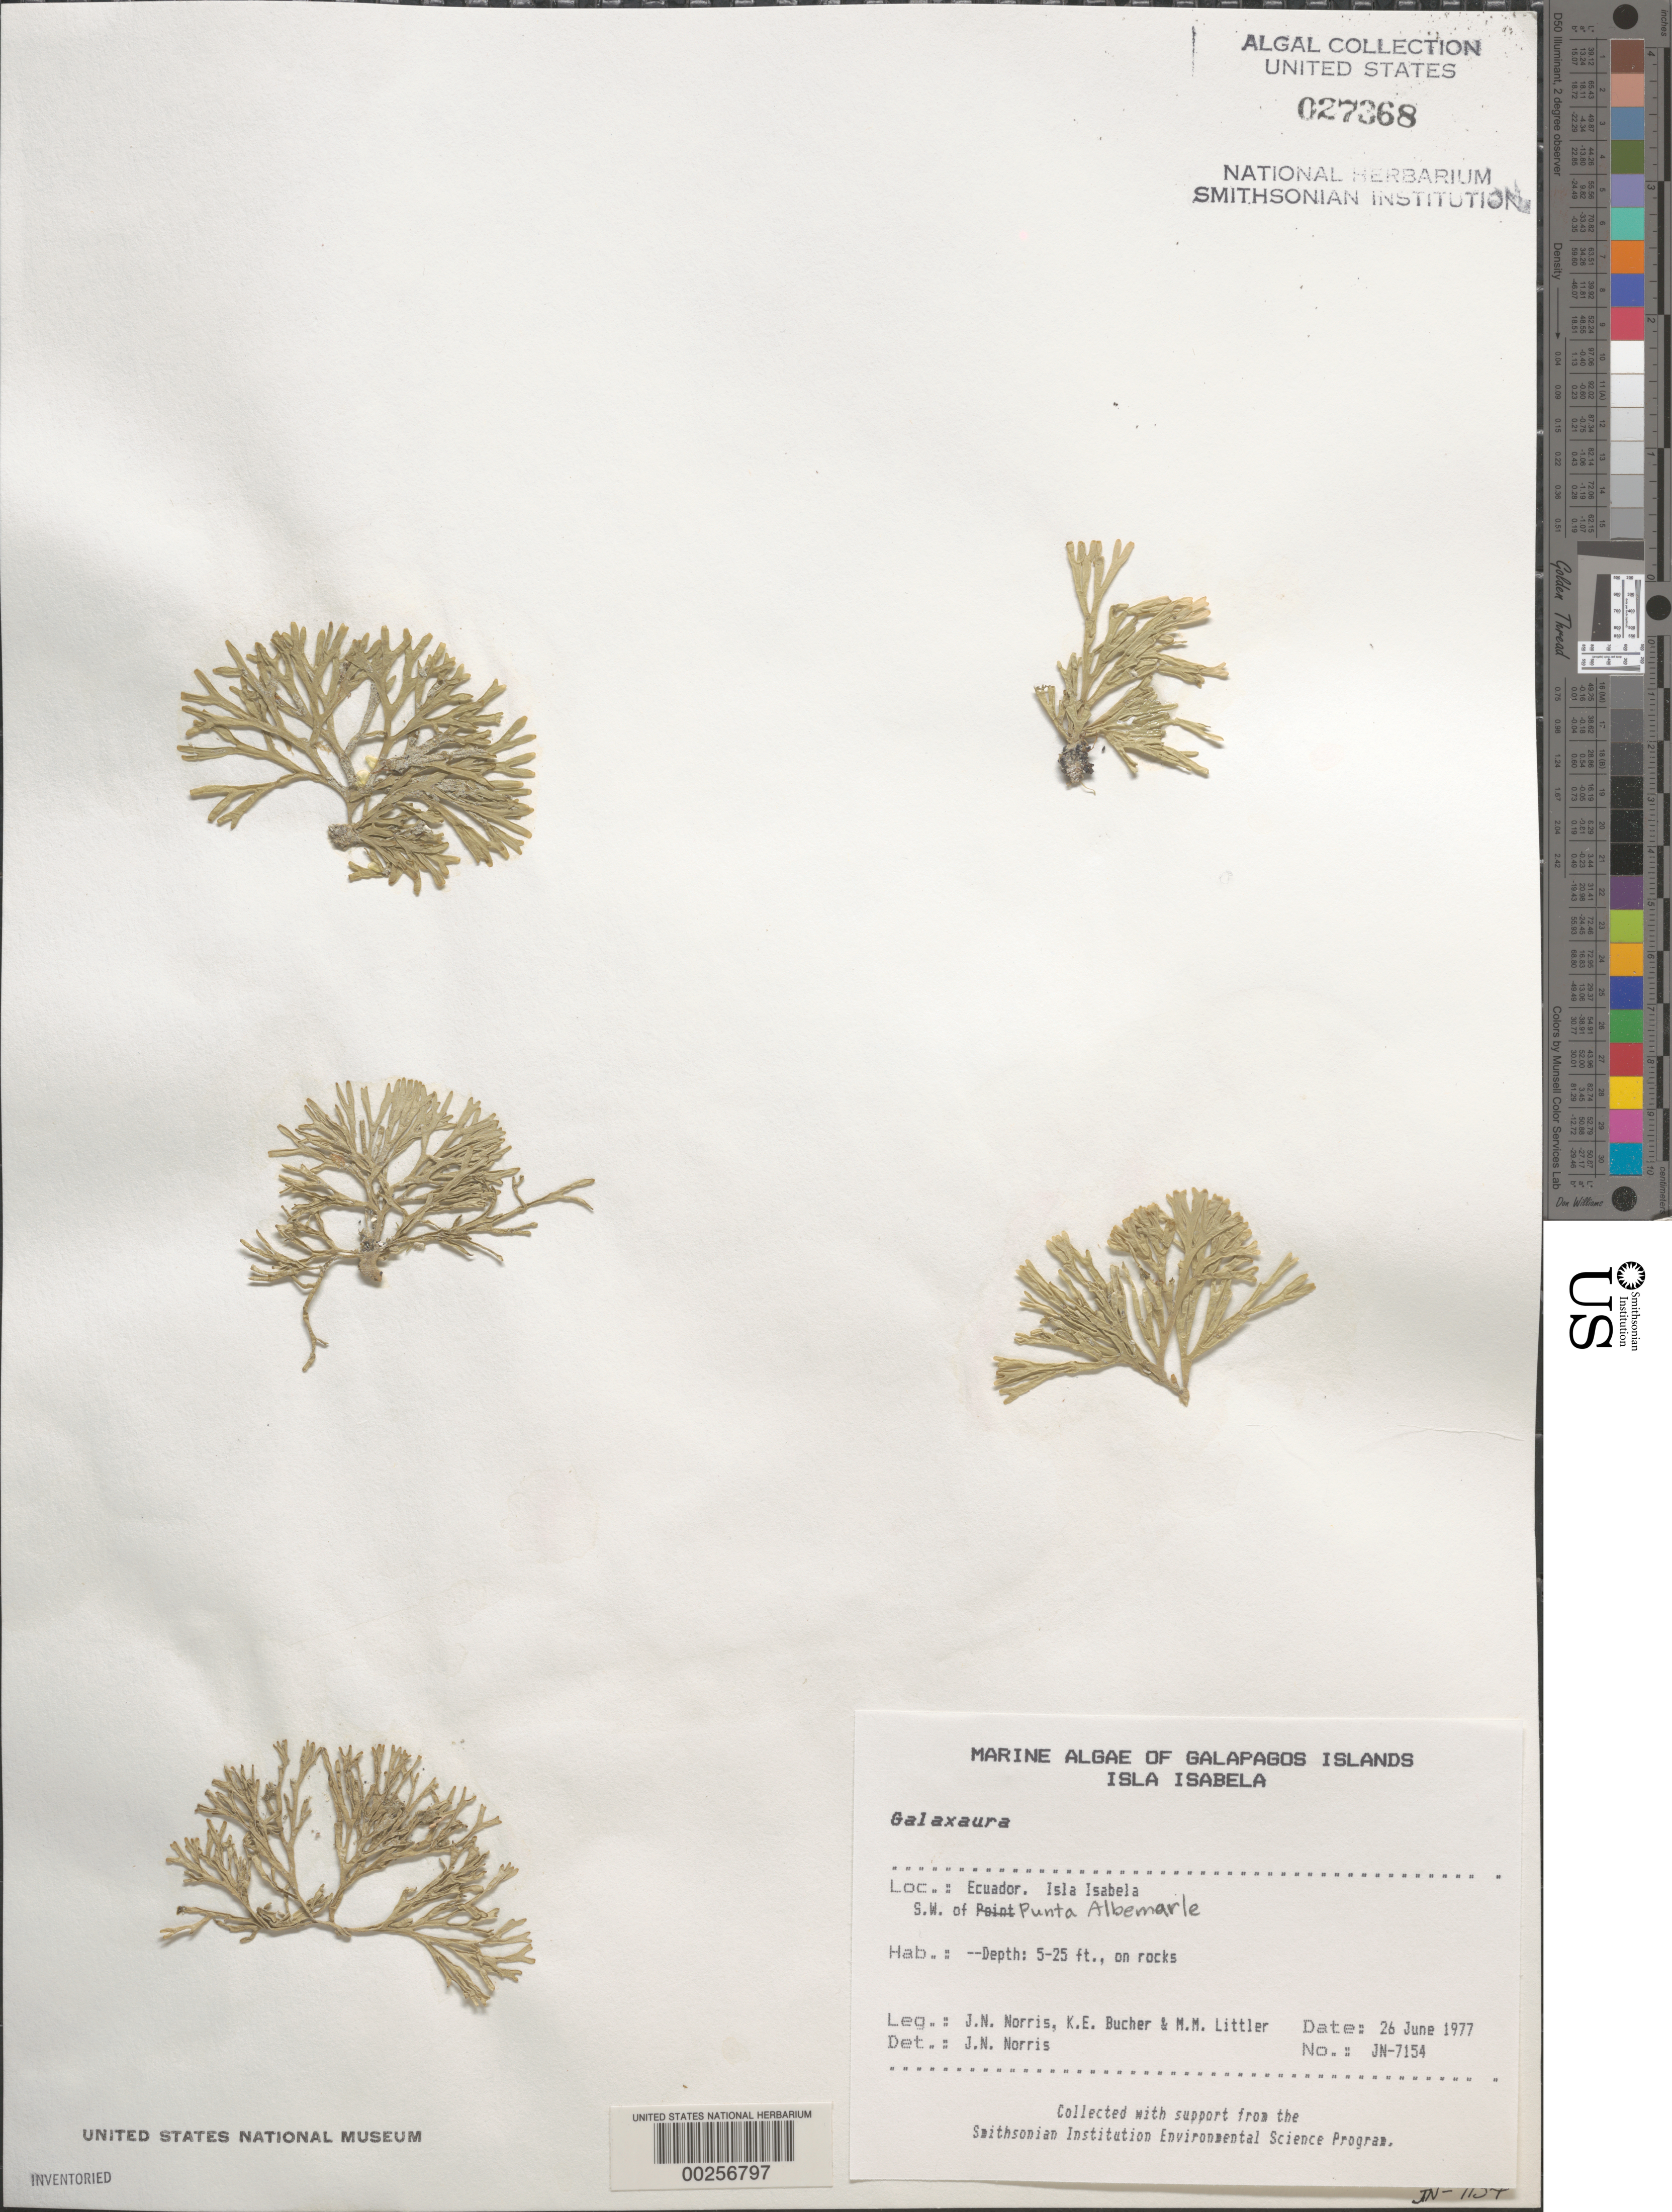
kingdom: Plantae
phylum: Rhodophyta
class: Florideophyceae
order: Nemaliales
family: Galaxauraceae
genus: Galaxaura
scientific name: Galaxaura sp.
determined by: Norris, James N.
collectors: J. N. Norris, K. E. Bucher & M. M. Littler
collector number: JN-7154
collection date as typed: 26 Jun 1977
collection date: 1977-06-26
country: Ecuador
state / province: Colón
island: Isabela [Albemarle]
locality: SW of Punta Albemarle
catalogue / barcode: US 27368